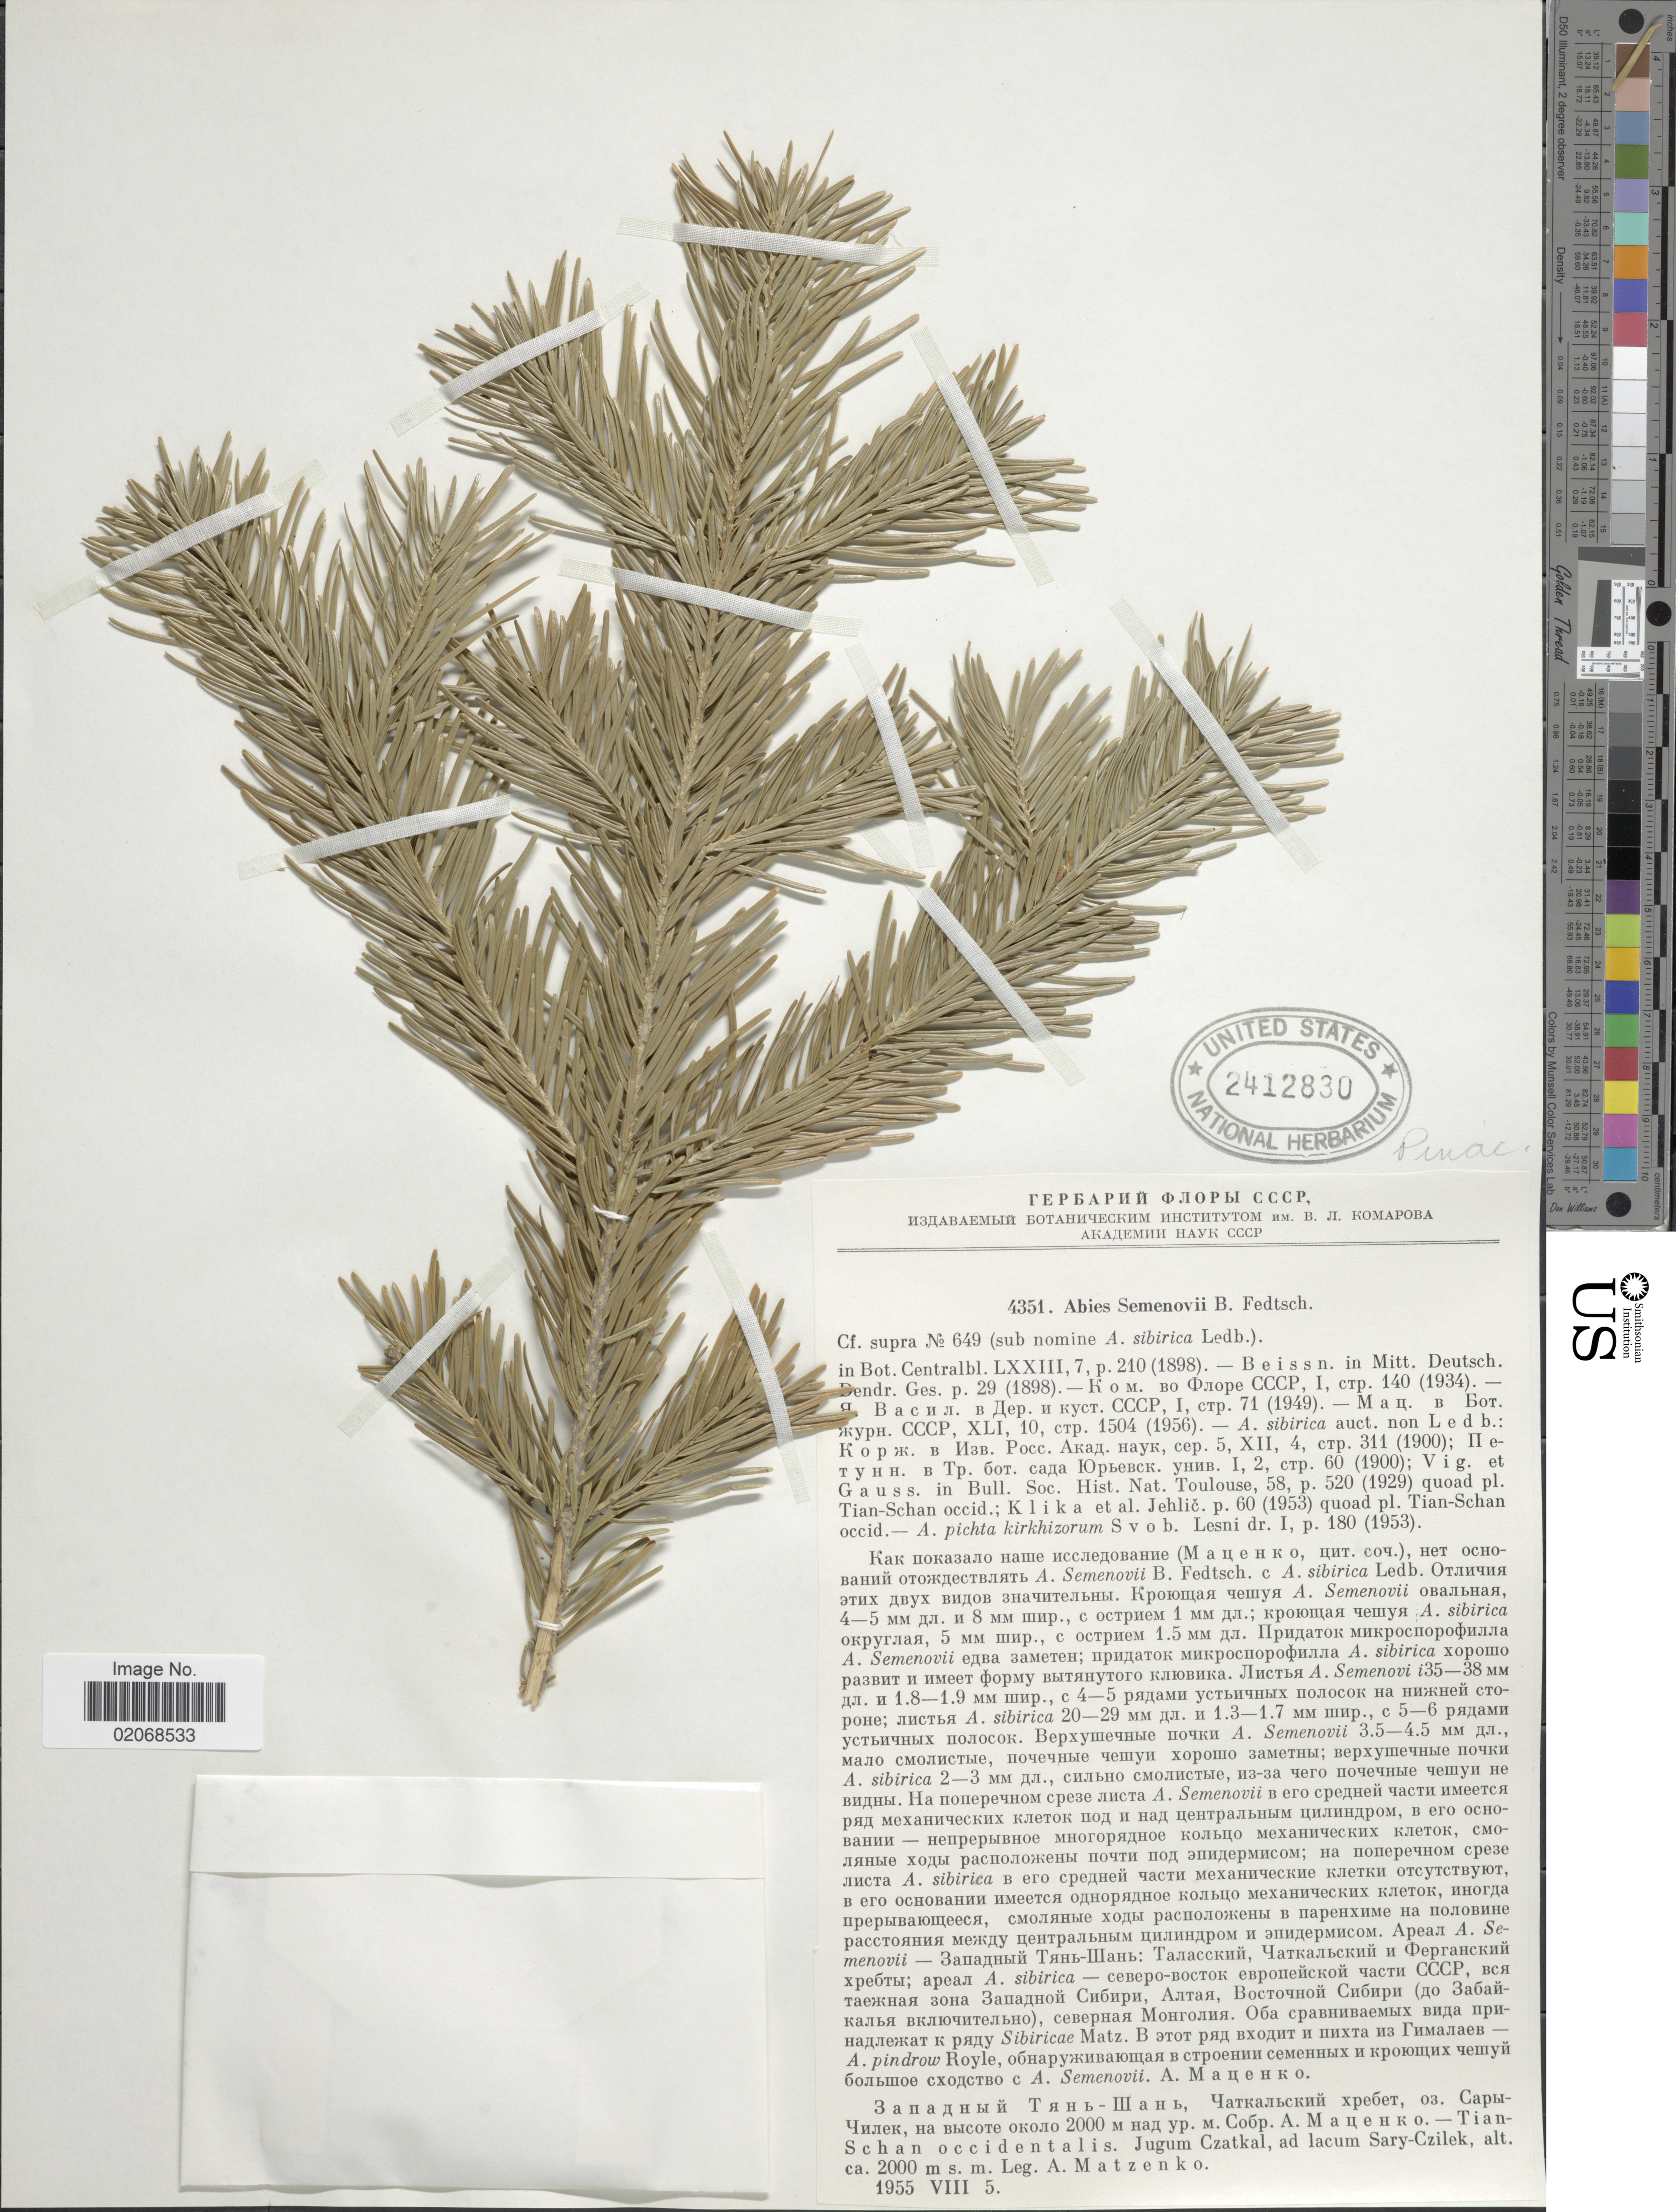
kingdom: Plantae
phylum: Tracheophyta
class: Pinopsida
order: Pinales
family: Pinaceae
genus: Abies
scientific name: Abies semenovii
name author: B. Fedtsch.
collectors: A. Matsenko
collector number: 4351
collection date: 1955-08-05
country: Kyrgyzstan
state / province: Jalal-Abad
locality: Western Tien-Shan, Chatkal Range, Sary-Chelek Lake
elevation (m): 2000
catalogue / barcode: US 2412830